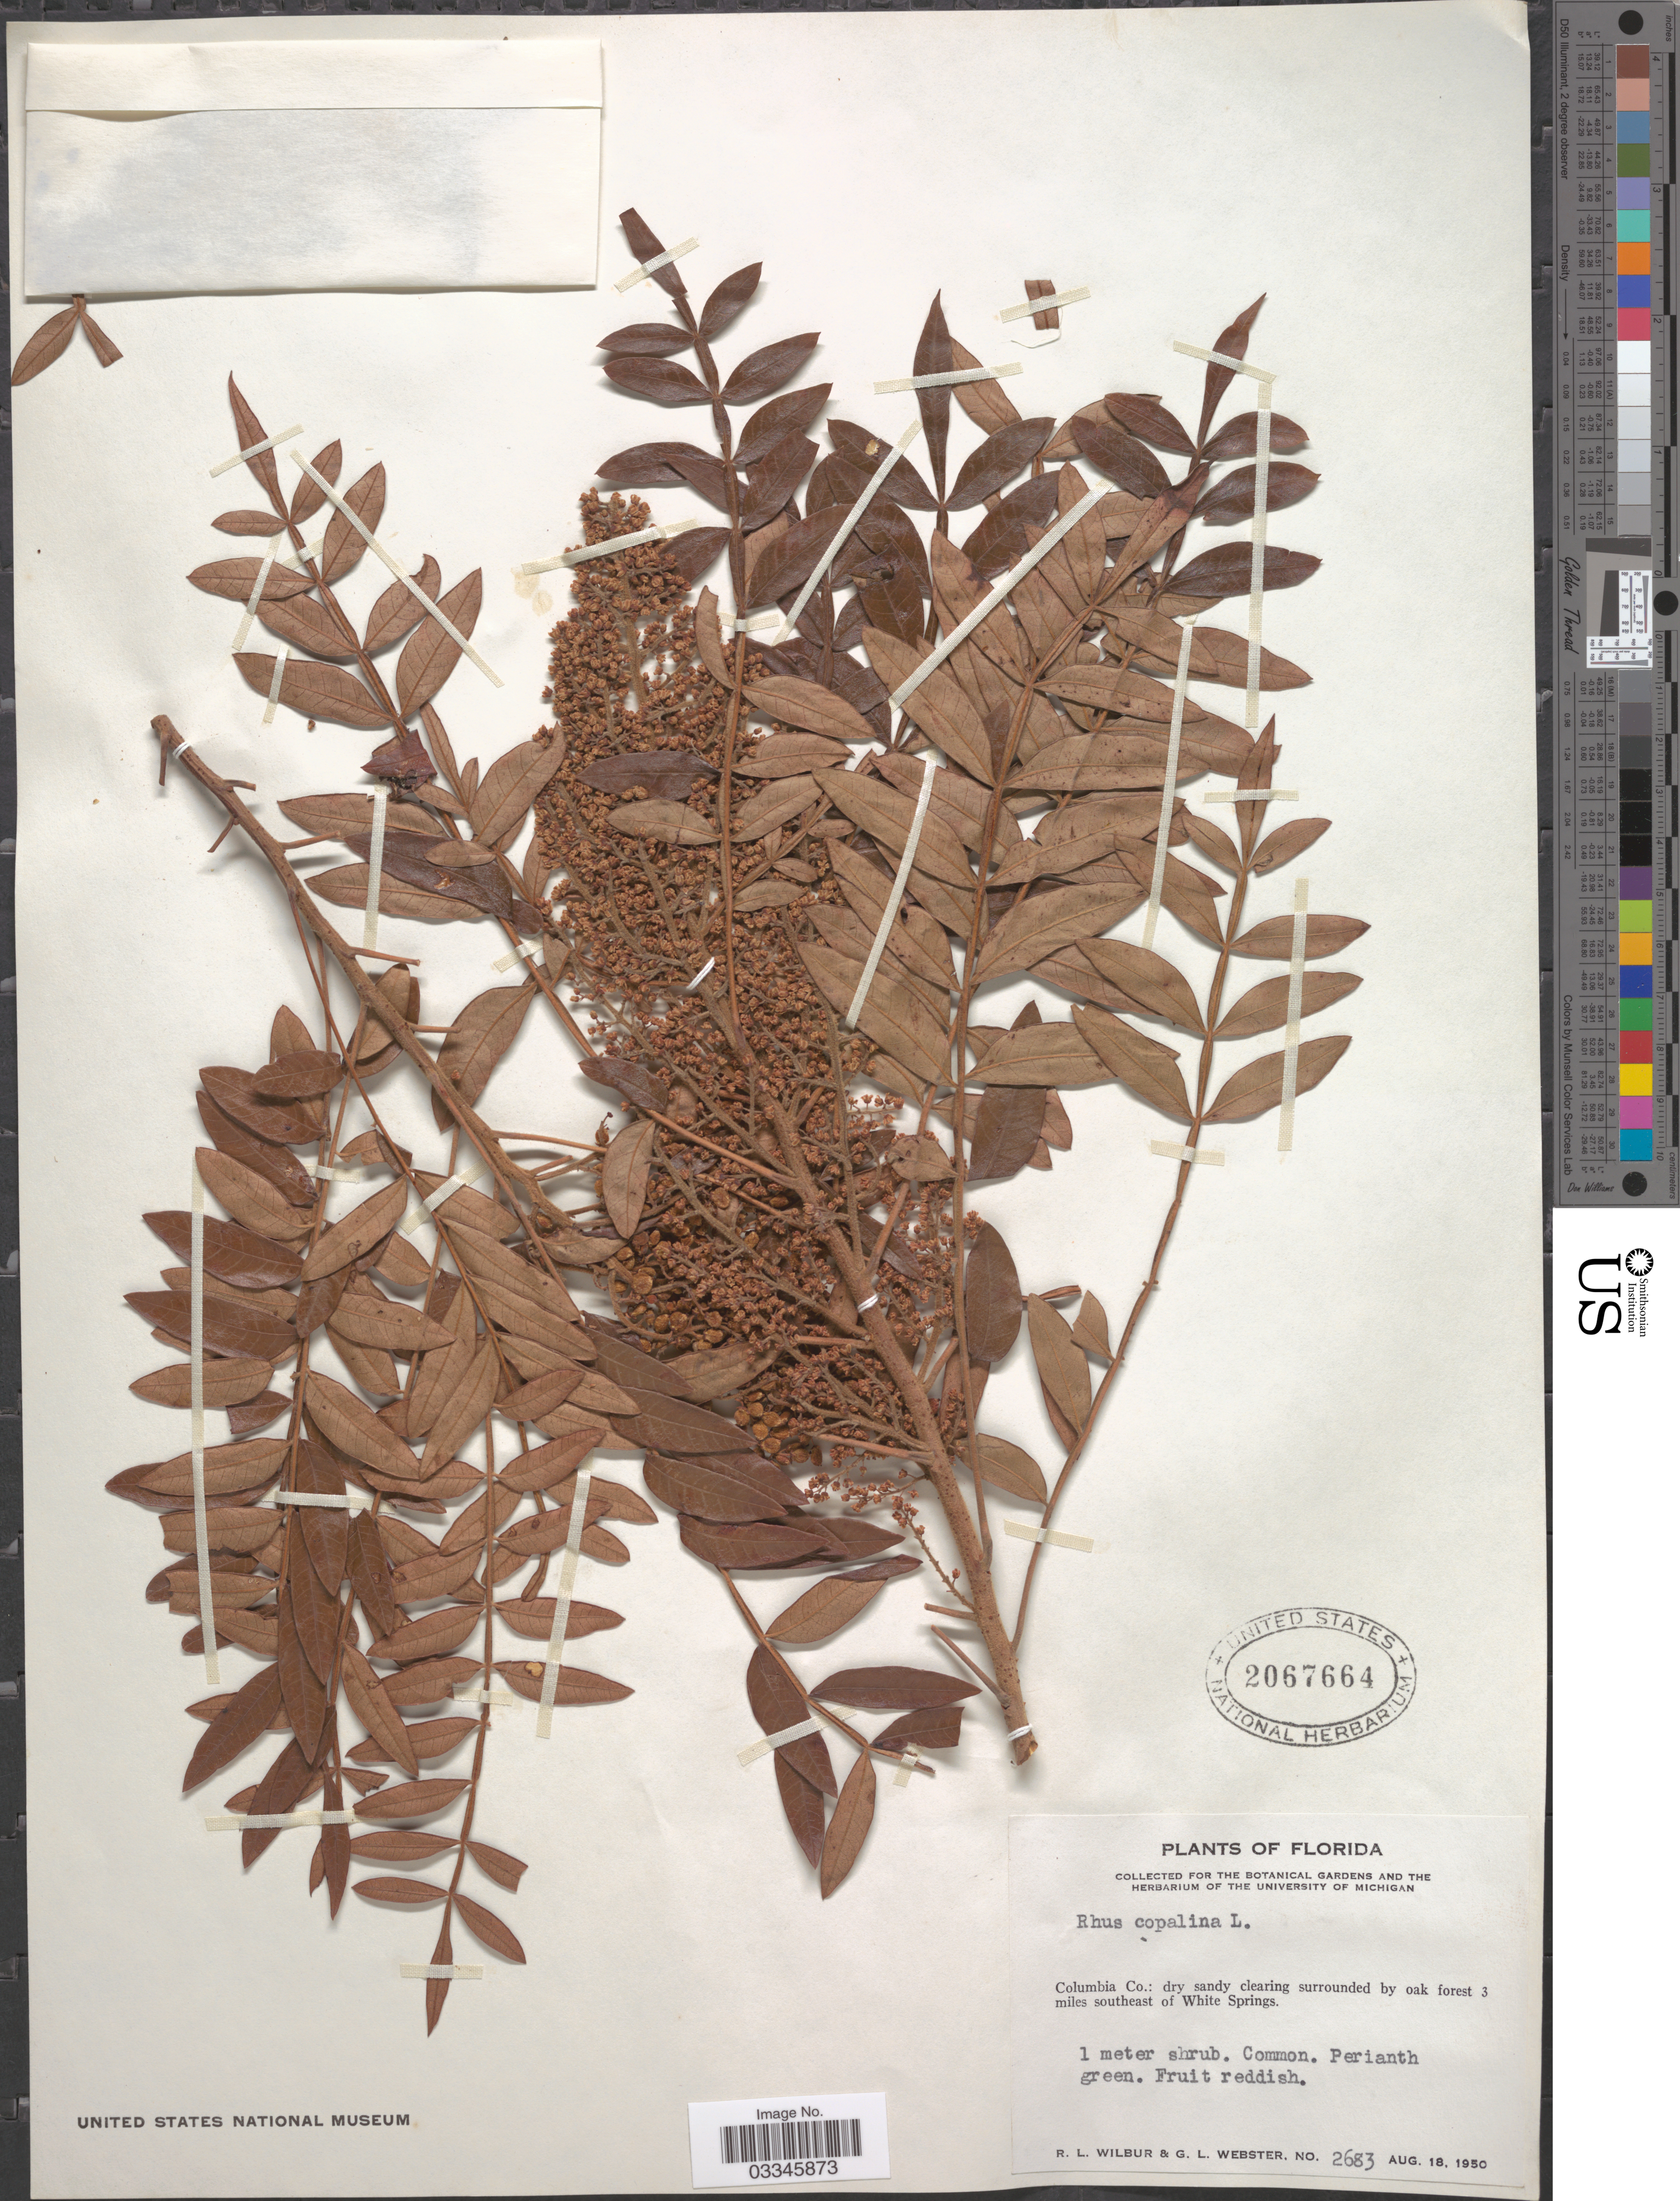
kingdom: Plantae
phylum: Tracheophyta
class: Magnoliopsida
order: Sapindales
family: Anacardiaceae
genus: Rhus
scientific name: Rhus copallinum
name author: L.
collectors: R. L. Wilbur & G. L. Webster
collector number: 2683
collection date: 1950-08-18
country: United States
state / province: Florida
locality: Columbia Co.: 3 miles southeast of White Springs.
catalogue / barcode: US 2067664